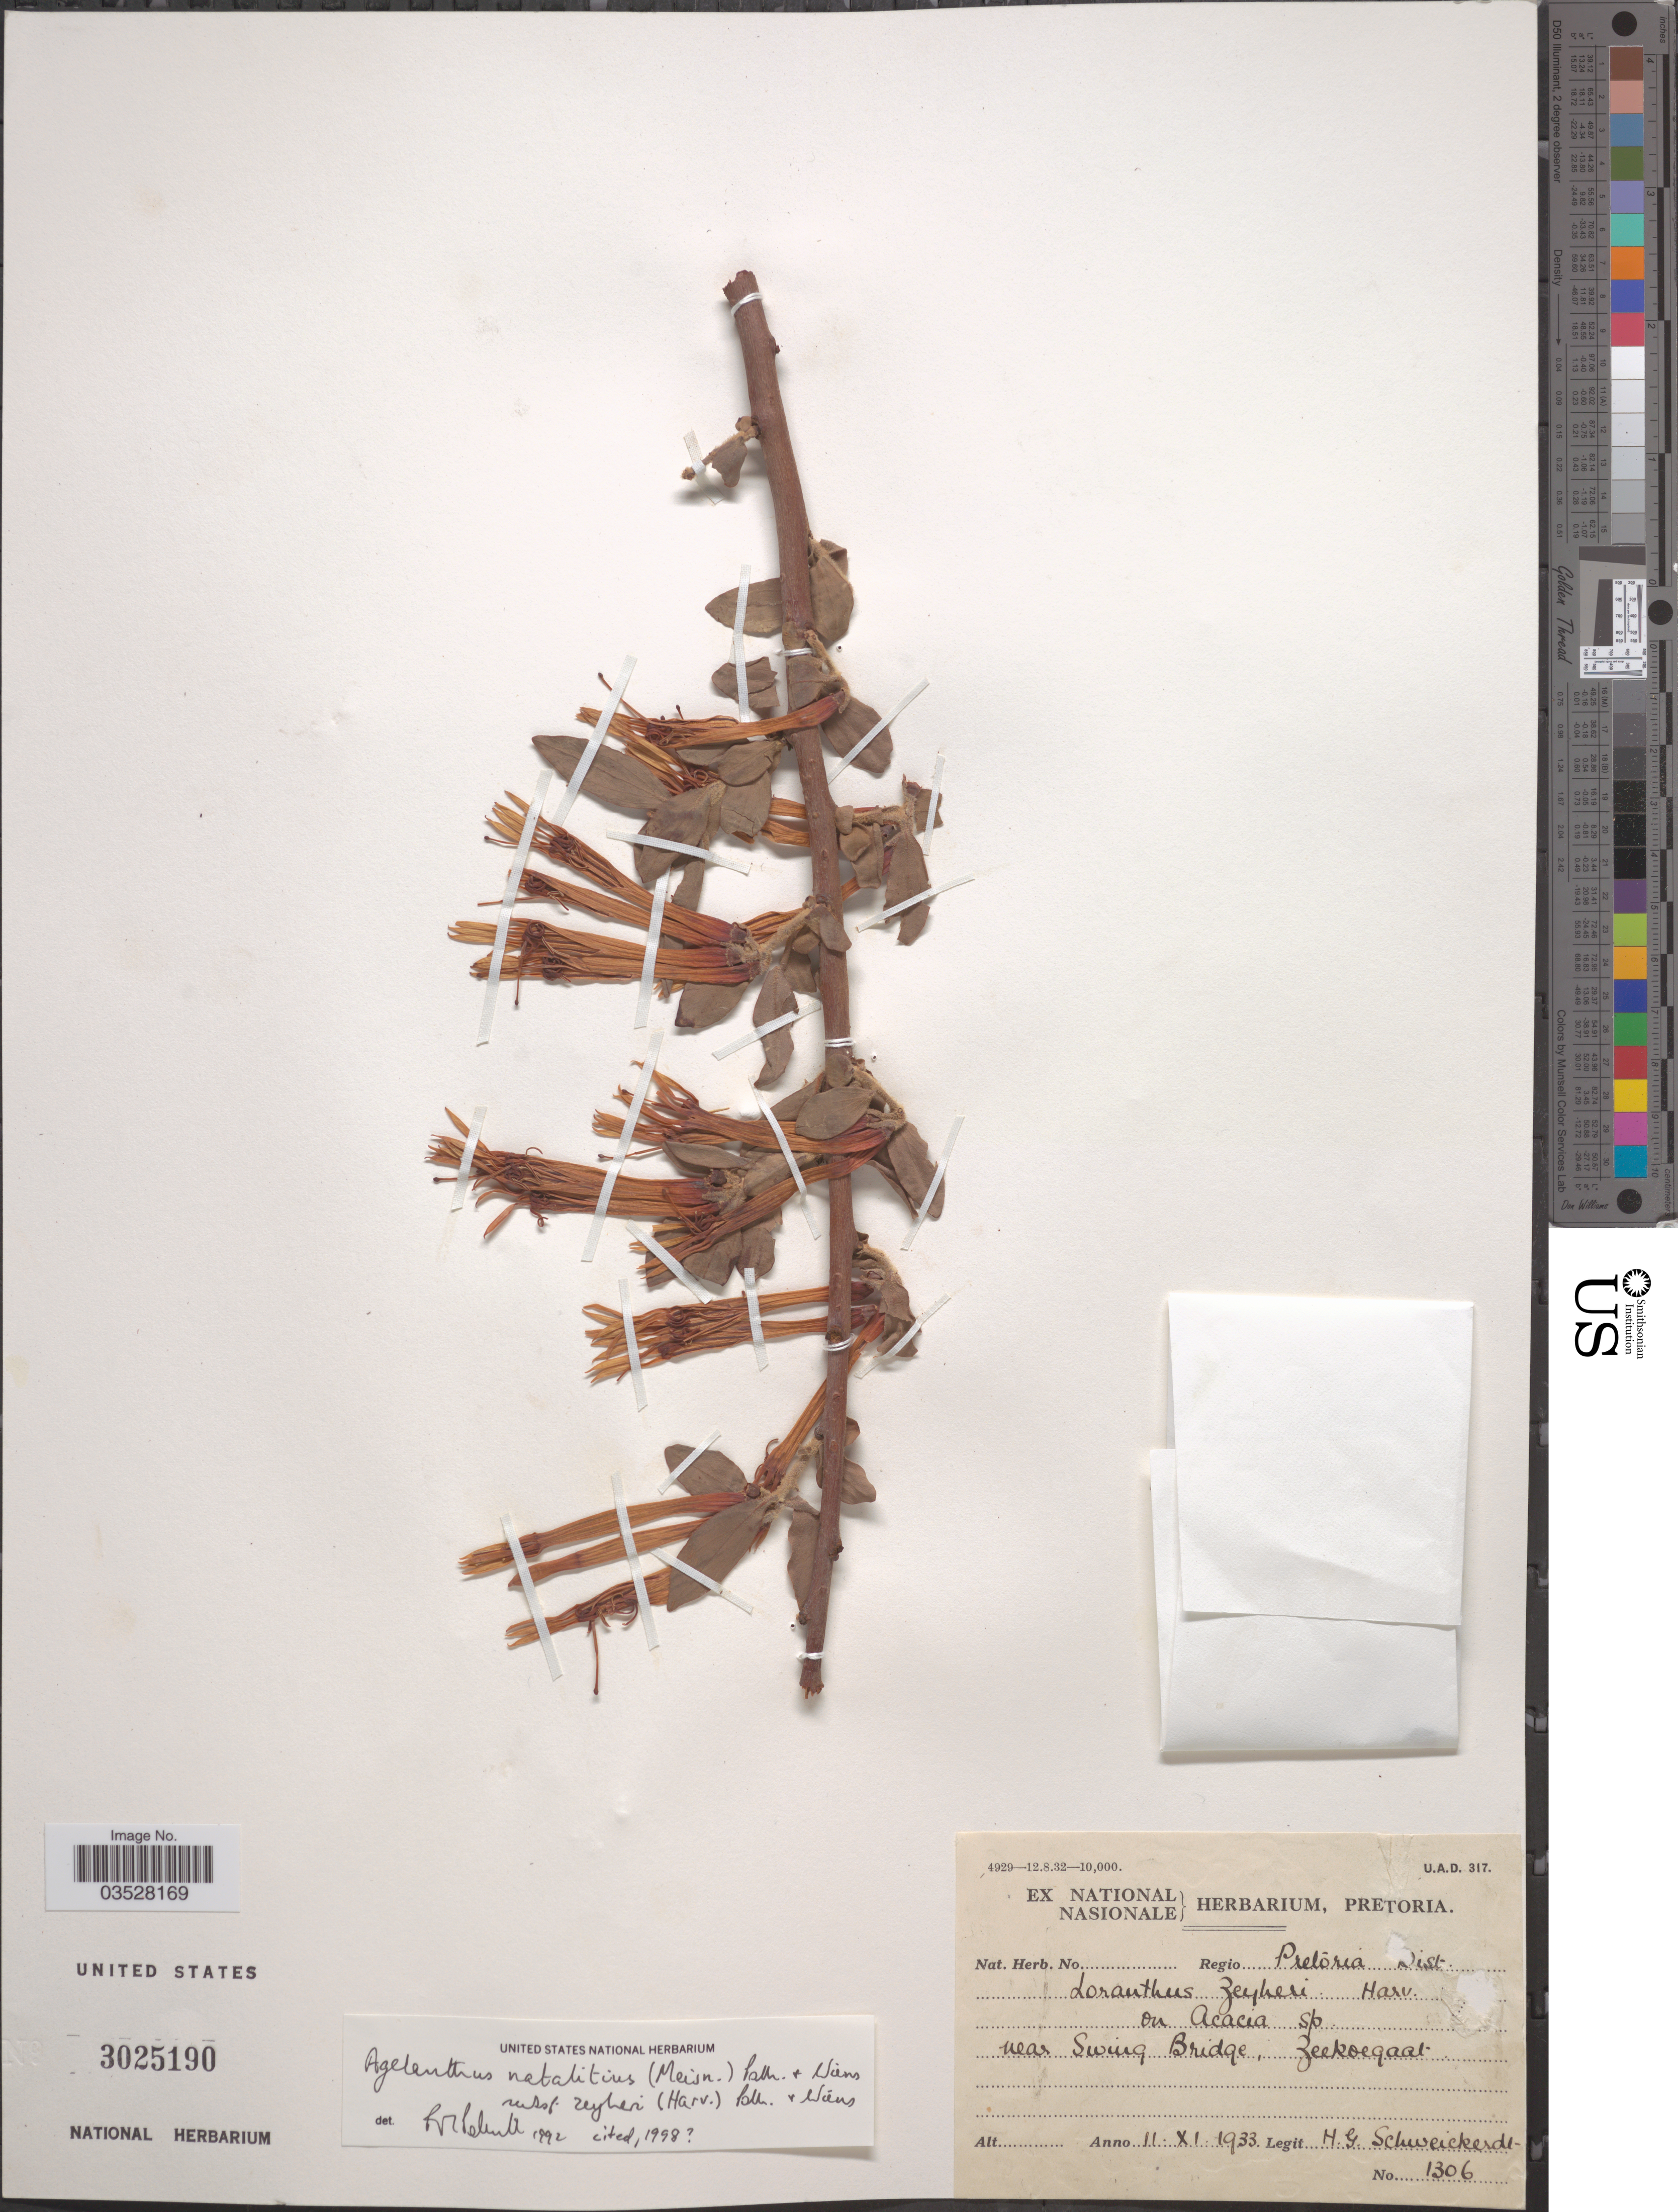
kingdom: Plantae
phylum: Tracheophyta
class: Magnoliopsida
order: Santalales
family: Loranthaceae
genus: Agelanthus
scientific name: Agelanthus natalitius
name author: (Meisn.) Polhill & Wiens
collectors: H. Schweickerdt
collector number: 1306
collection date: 1933-11-11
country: South Africa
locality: Regio Pretoria Dist. Near Swing Bridge, Zeekoegaat.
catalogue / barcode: US 3025190